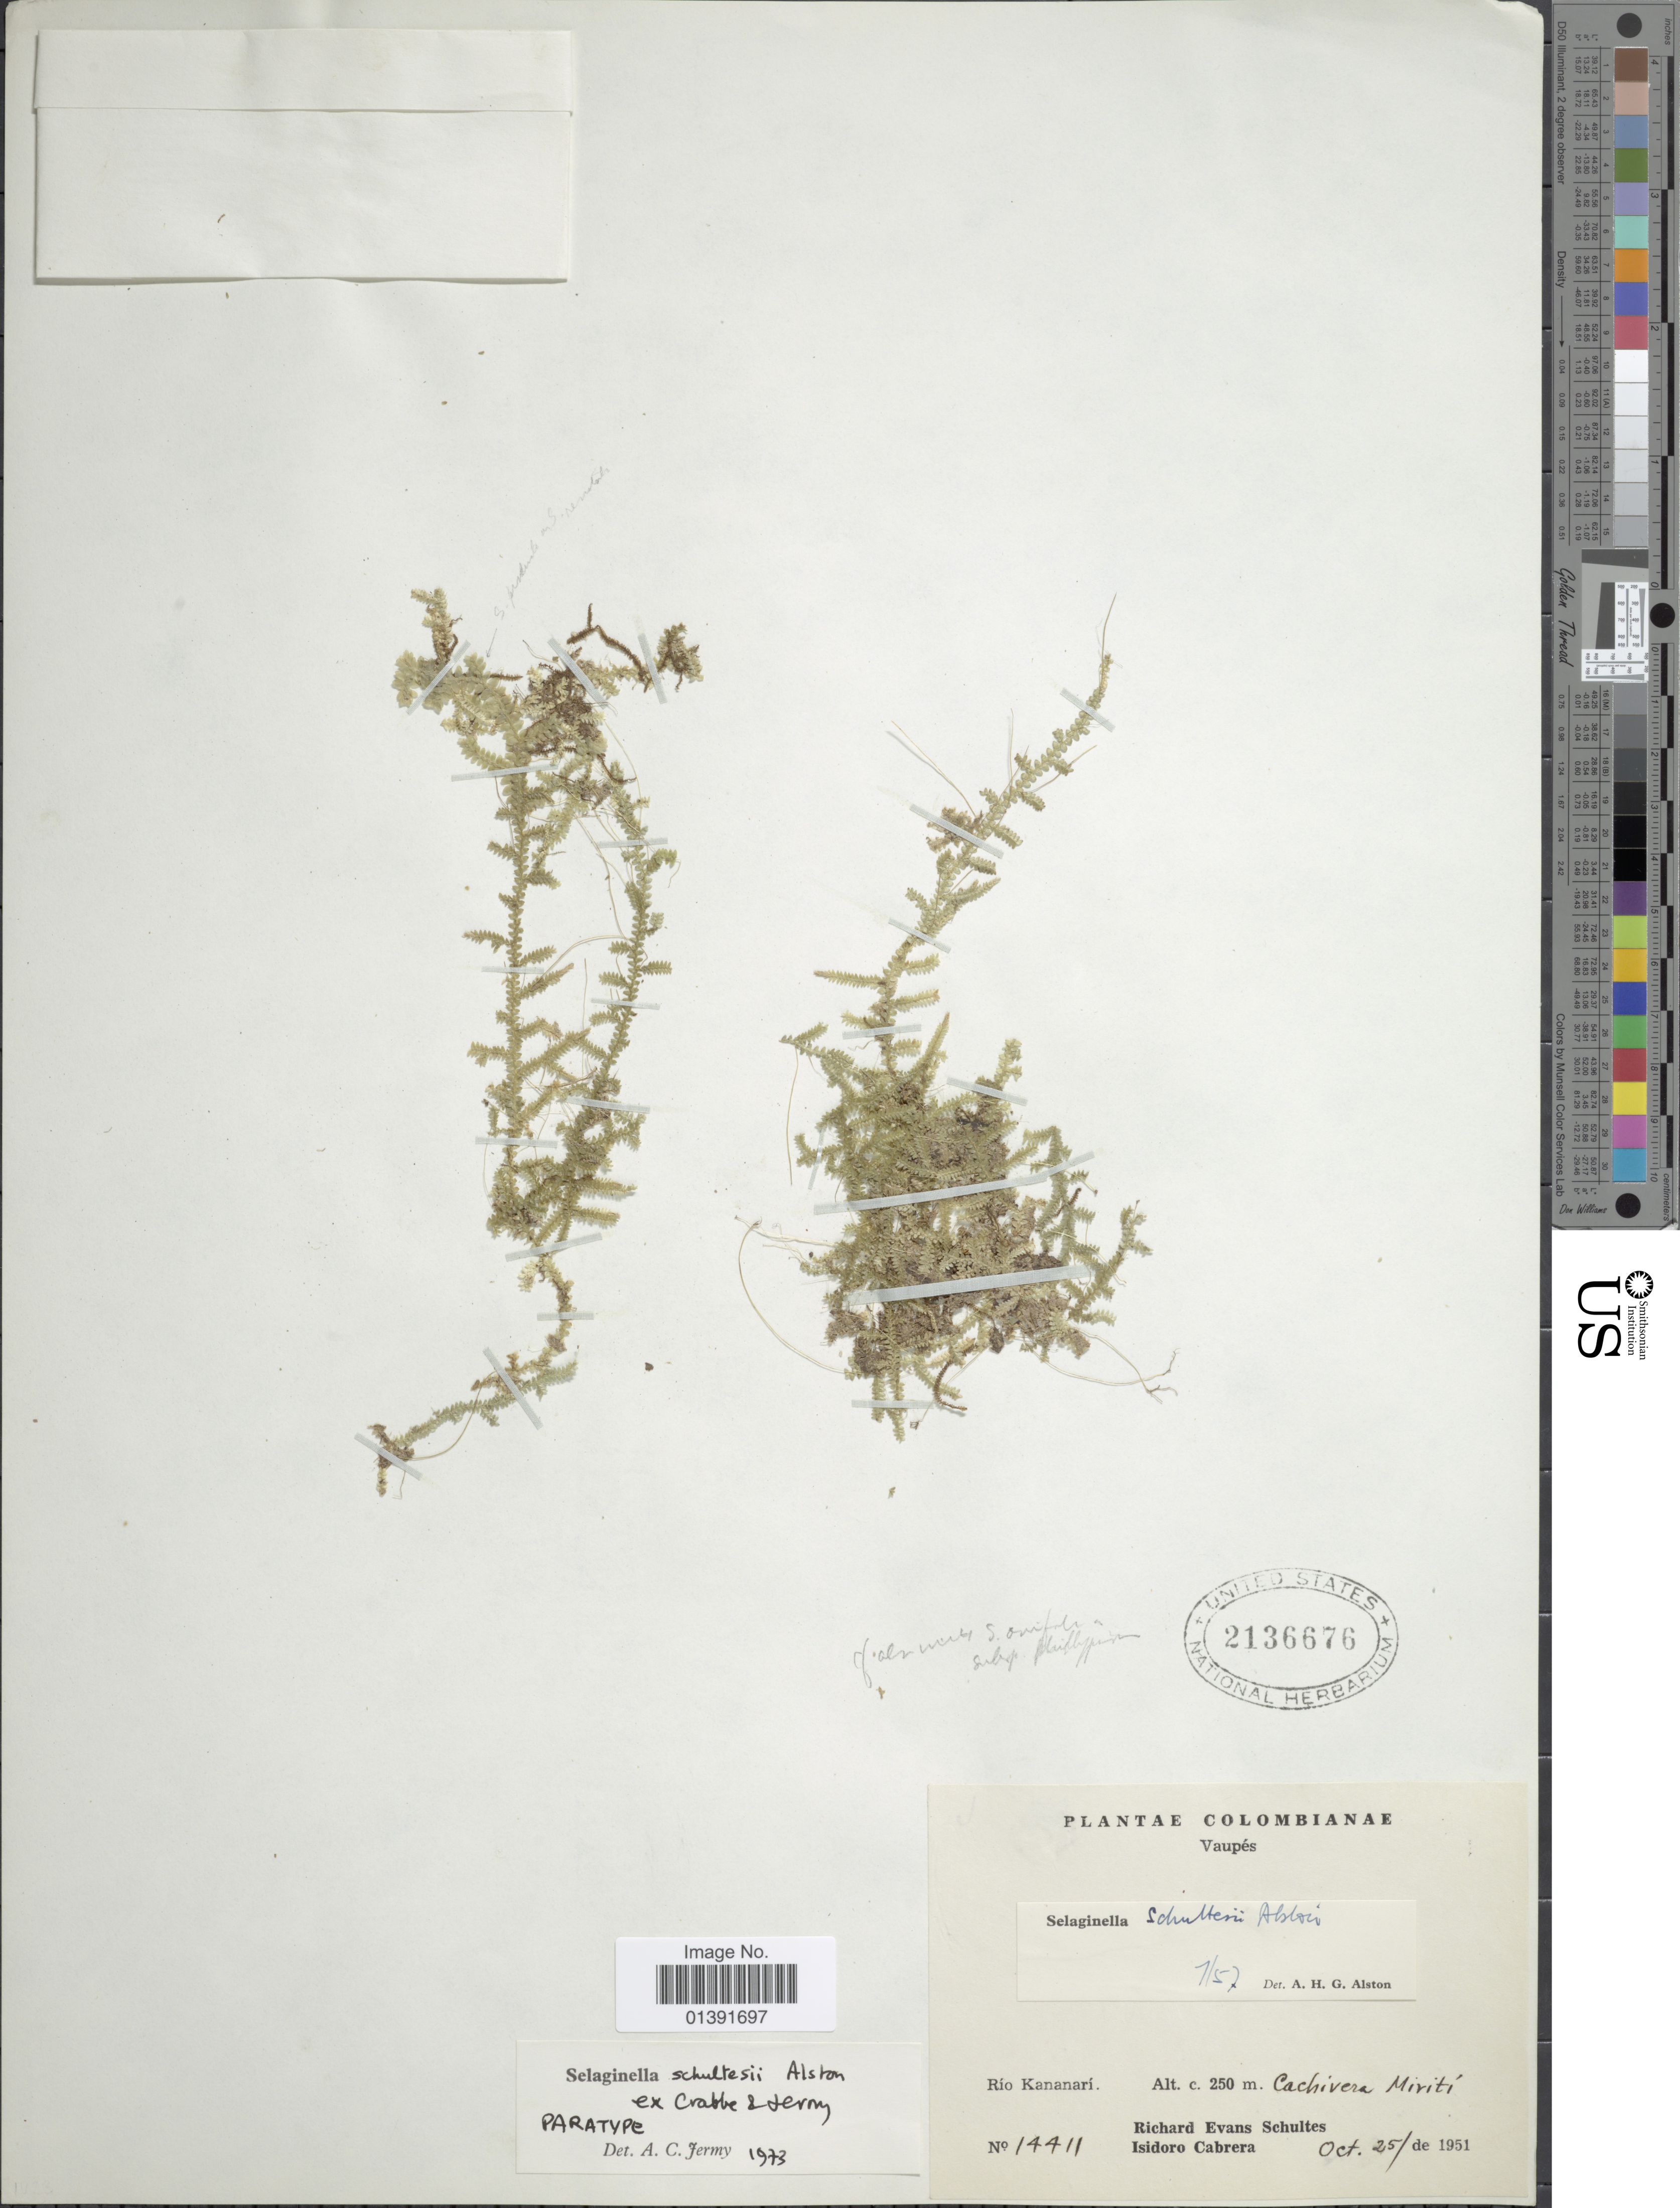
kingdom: Plantae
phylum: Tracheophyta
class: Lycopodiopsida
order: Selaginellales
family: Selaginellaceae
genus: Selaginella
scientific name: Selaginella schultesii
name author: Alston ex Crabbe & Jermy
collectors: R. E. Schultes & I. Cabrera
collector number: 14411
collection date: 1951-10-25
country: Colombia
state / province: Vaupés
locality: Rio Kananari, Cachivera Miriti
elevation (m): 250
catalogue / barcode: US 2136676